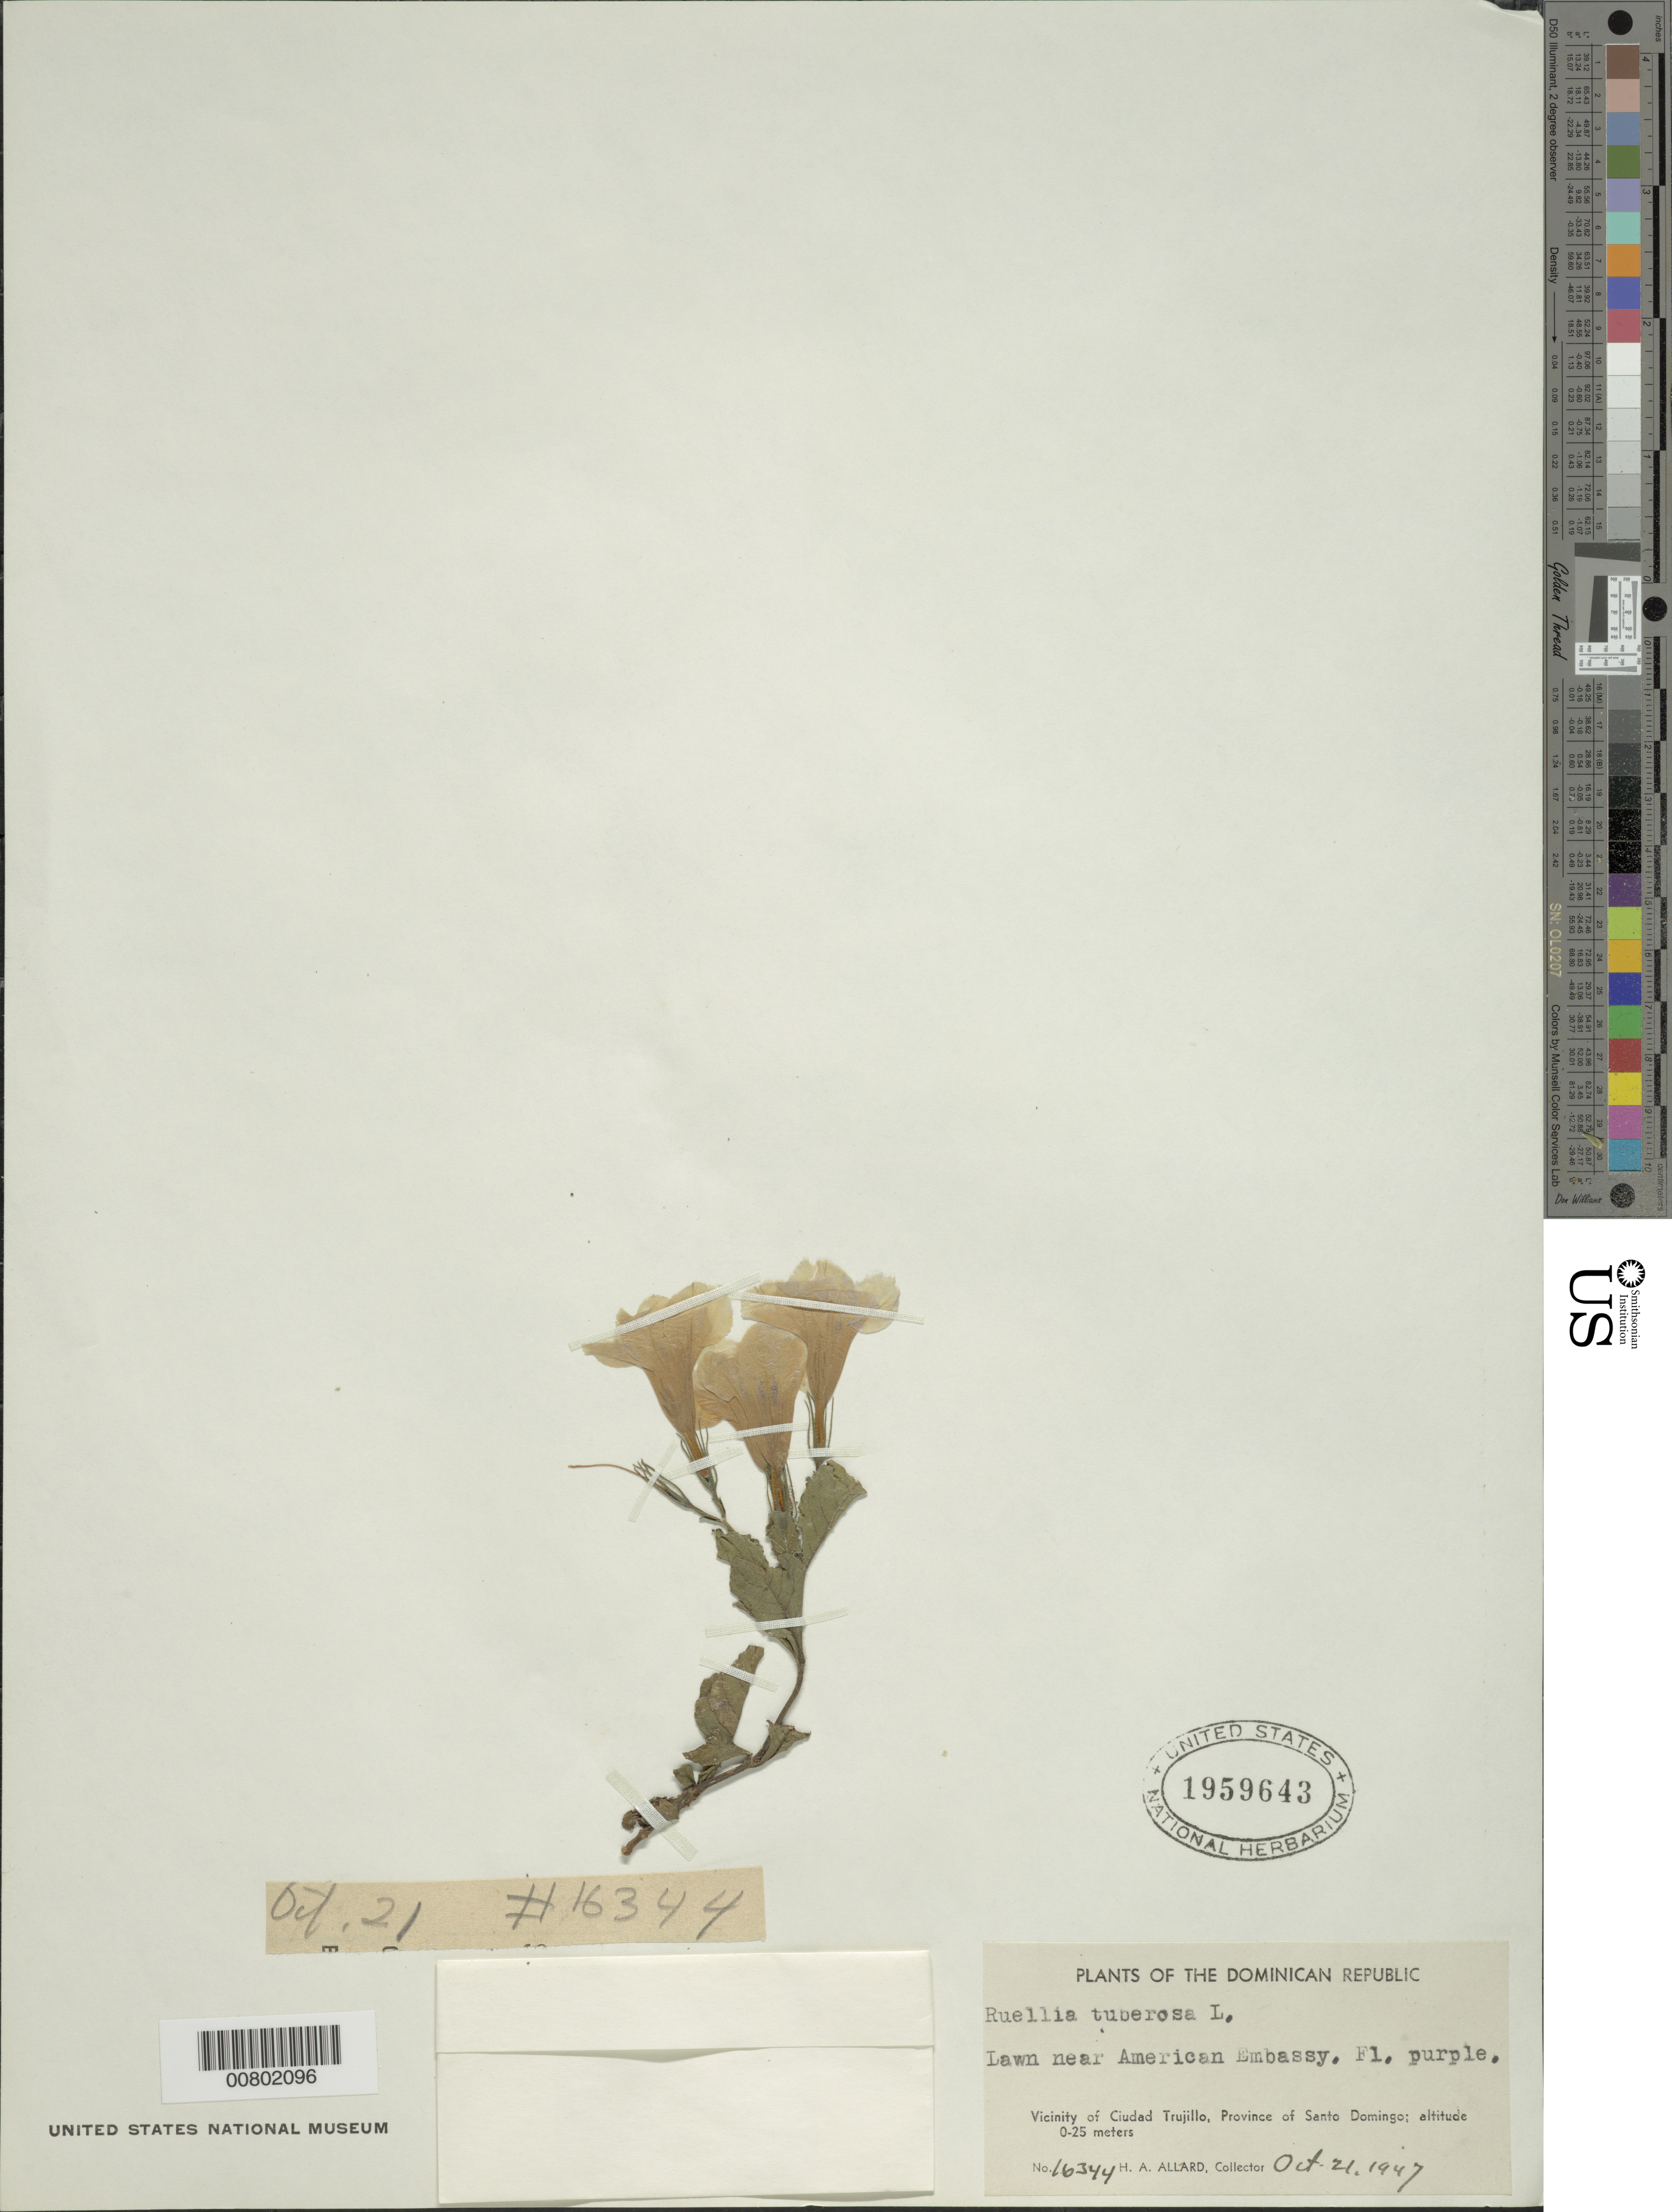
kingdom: Plantae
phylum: Tracheophyta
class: Magnoliopsida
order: Lamiales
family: Acanthaceae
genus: Ruellia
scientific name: Ruellia tuberosa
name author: L.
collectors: H. A. Allard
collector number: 16344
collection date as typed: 21 Oct 1947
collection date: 1947-10-21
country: Dominican Republic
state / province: Distrito Nacional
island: Hispaniola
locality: Vicinity of Santo Domingo, near American Embassy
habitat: Lawn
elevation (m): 0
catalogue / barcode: US 1959643